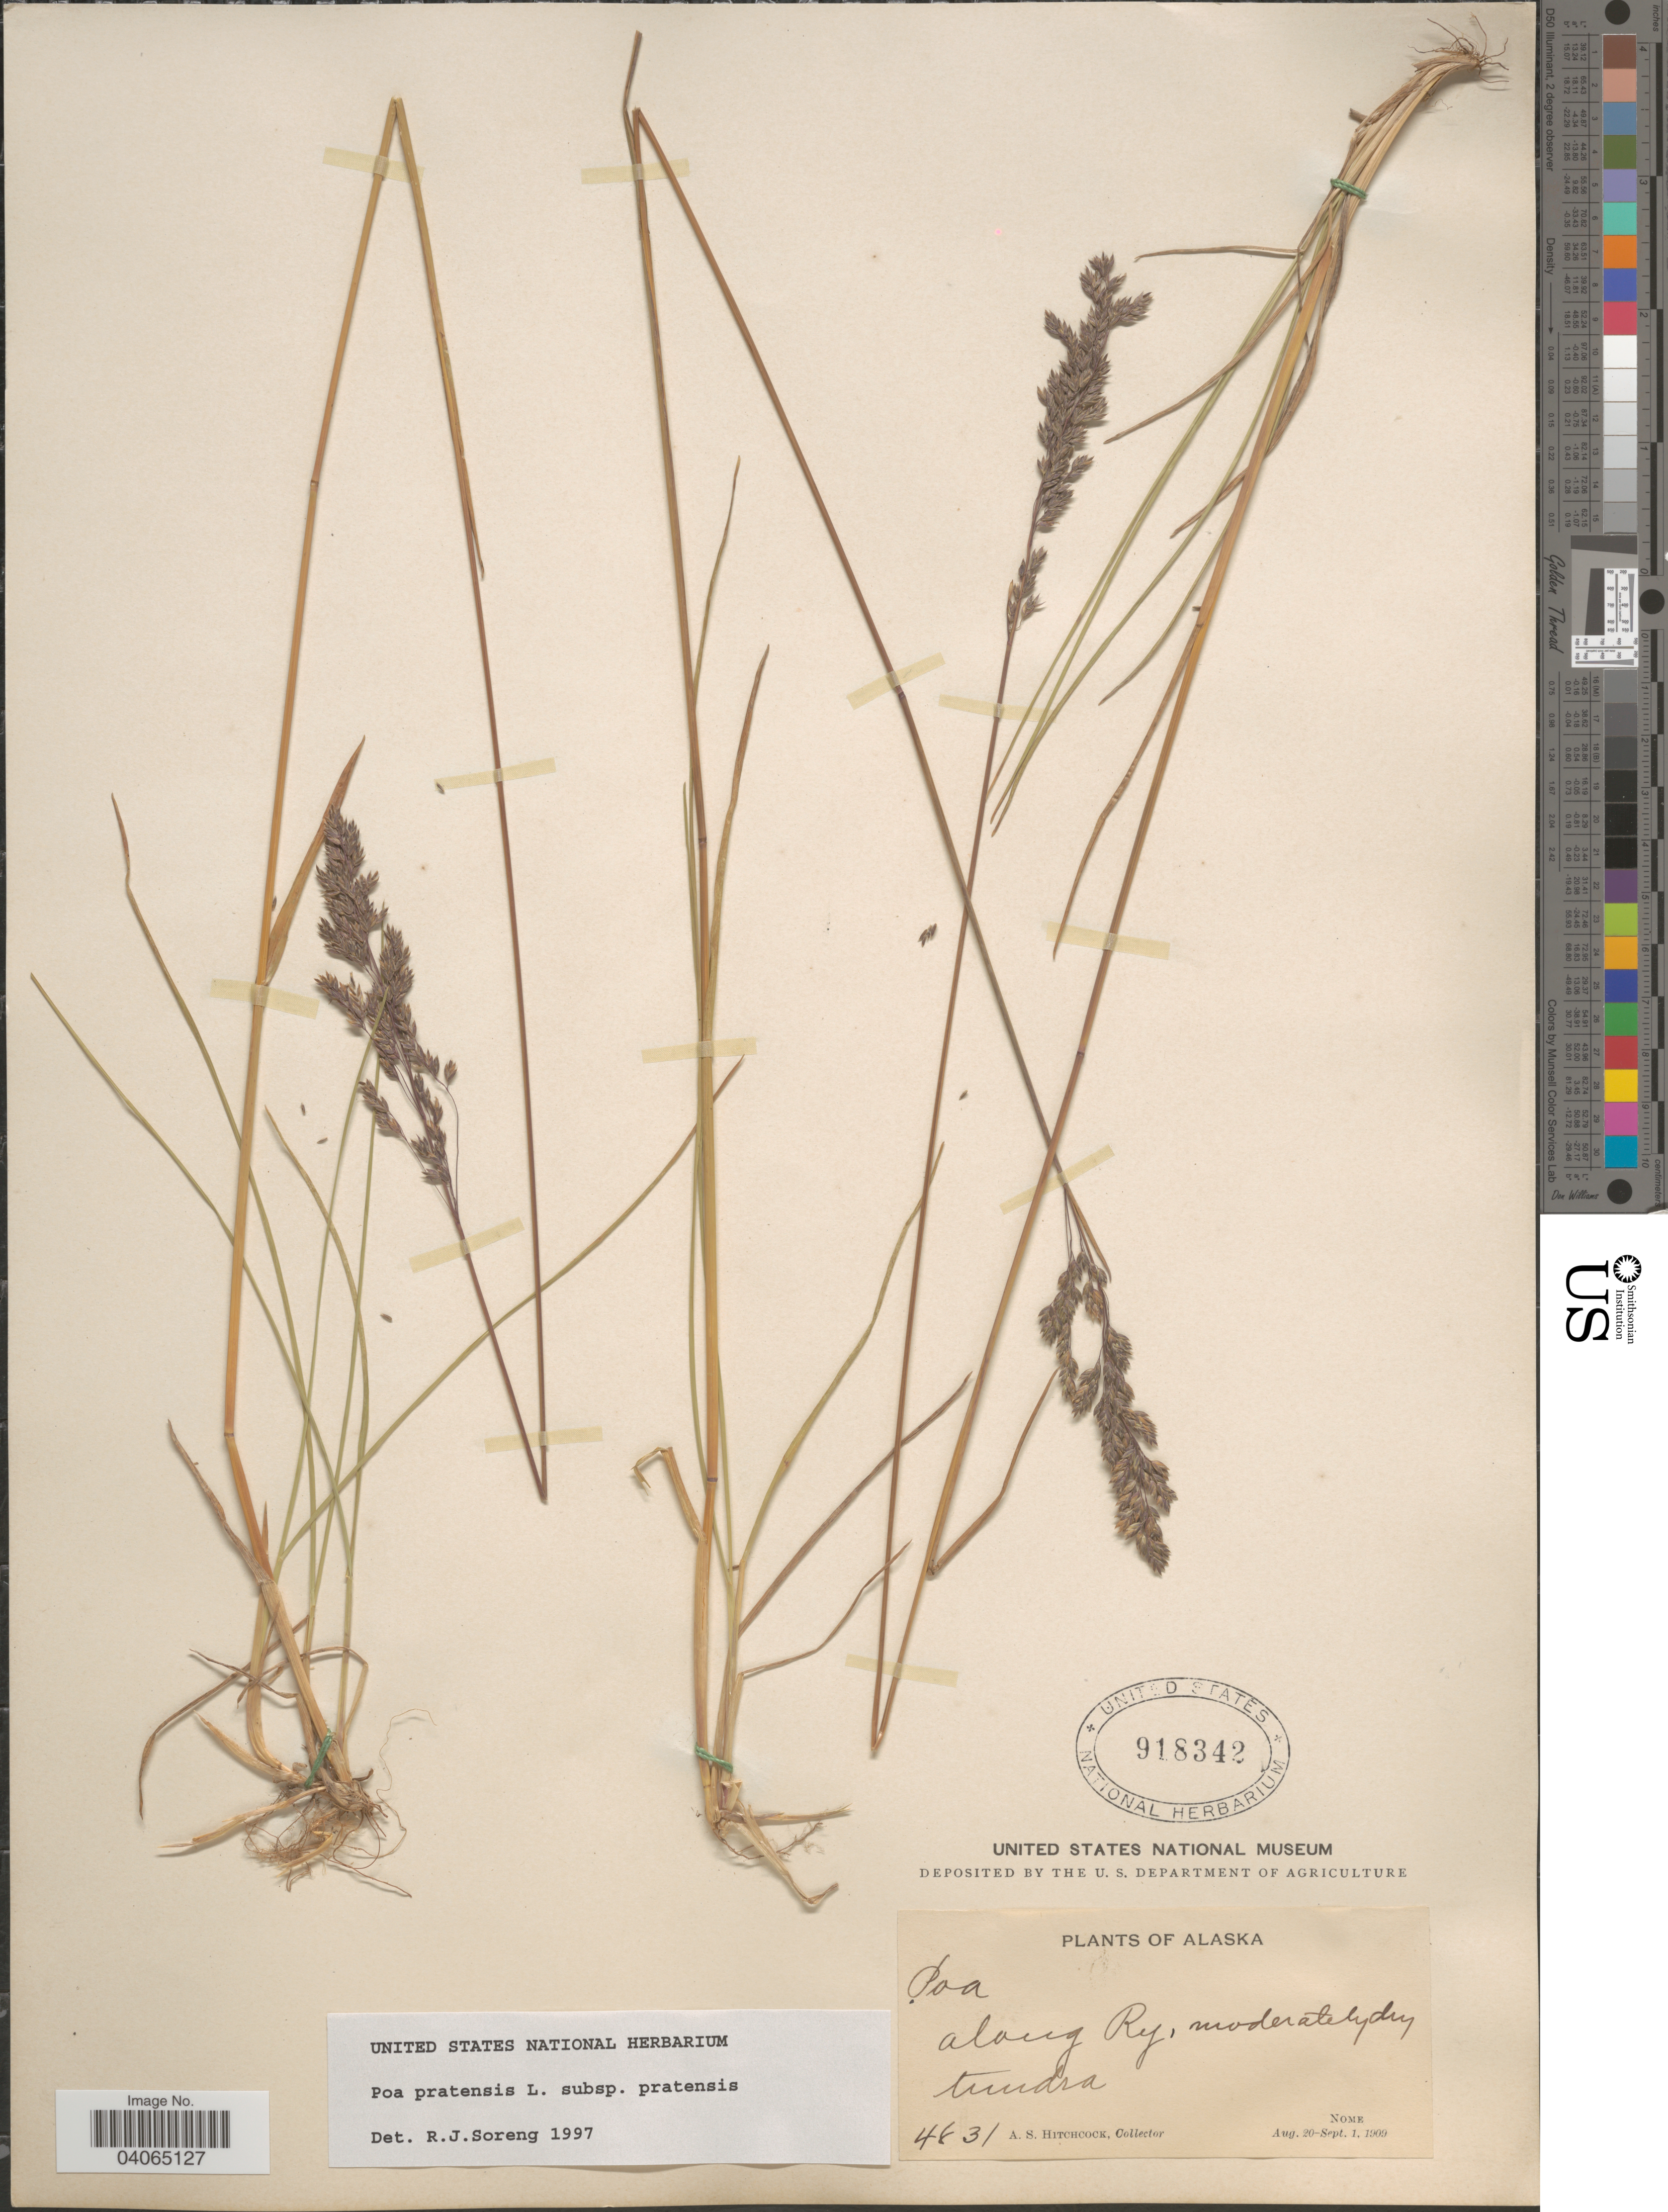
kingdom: Plantae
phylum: Tracheophyta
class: Liliopsida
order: Poales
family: Poaceae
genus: Poa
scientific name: Poa pratensis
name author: L.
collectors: A. S. Hitchcock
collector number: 4831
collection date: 1909-08-20/1909-09-01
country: United States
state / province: Alaska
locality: Along Ry. Nome.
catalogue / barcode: US 918342